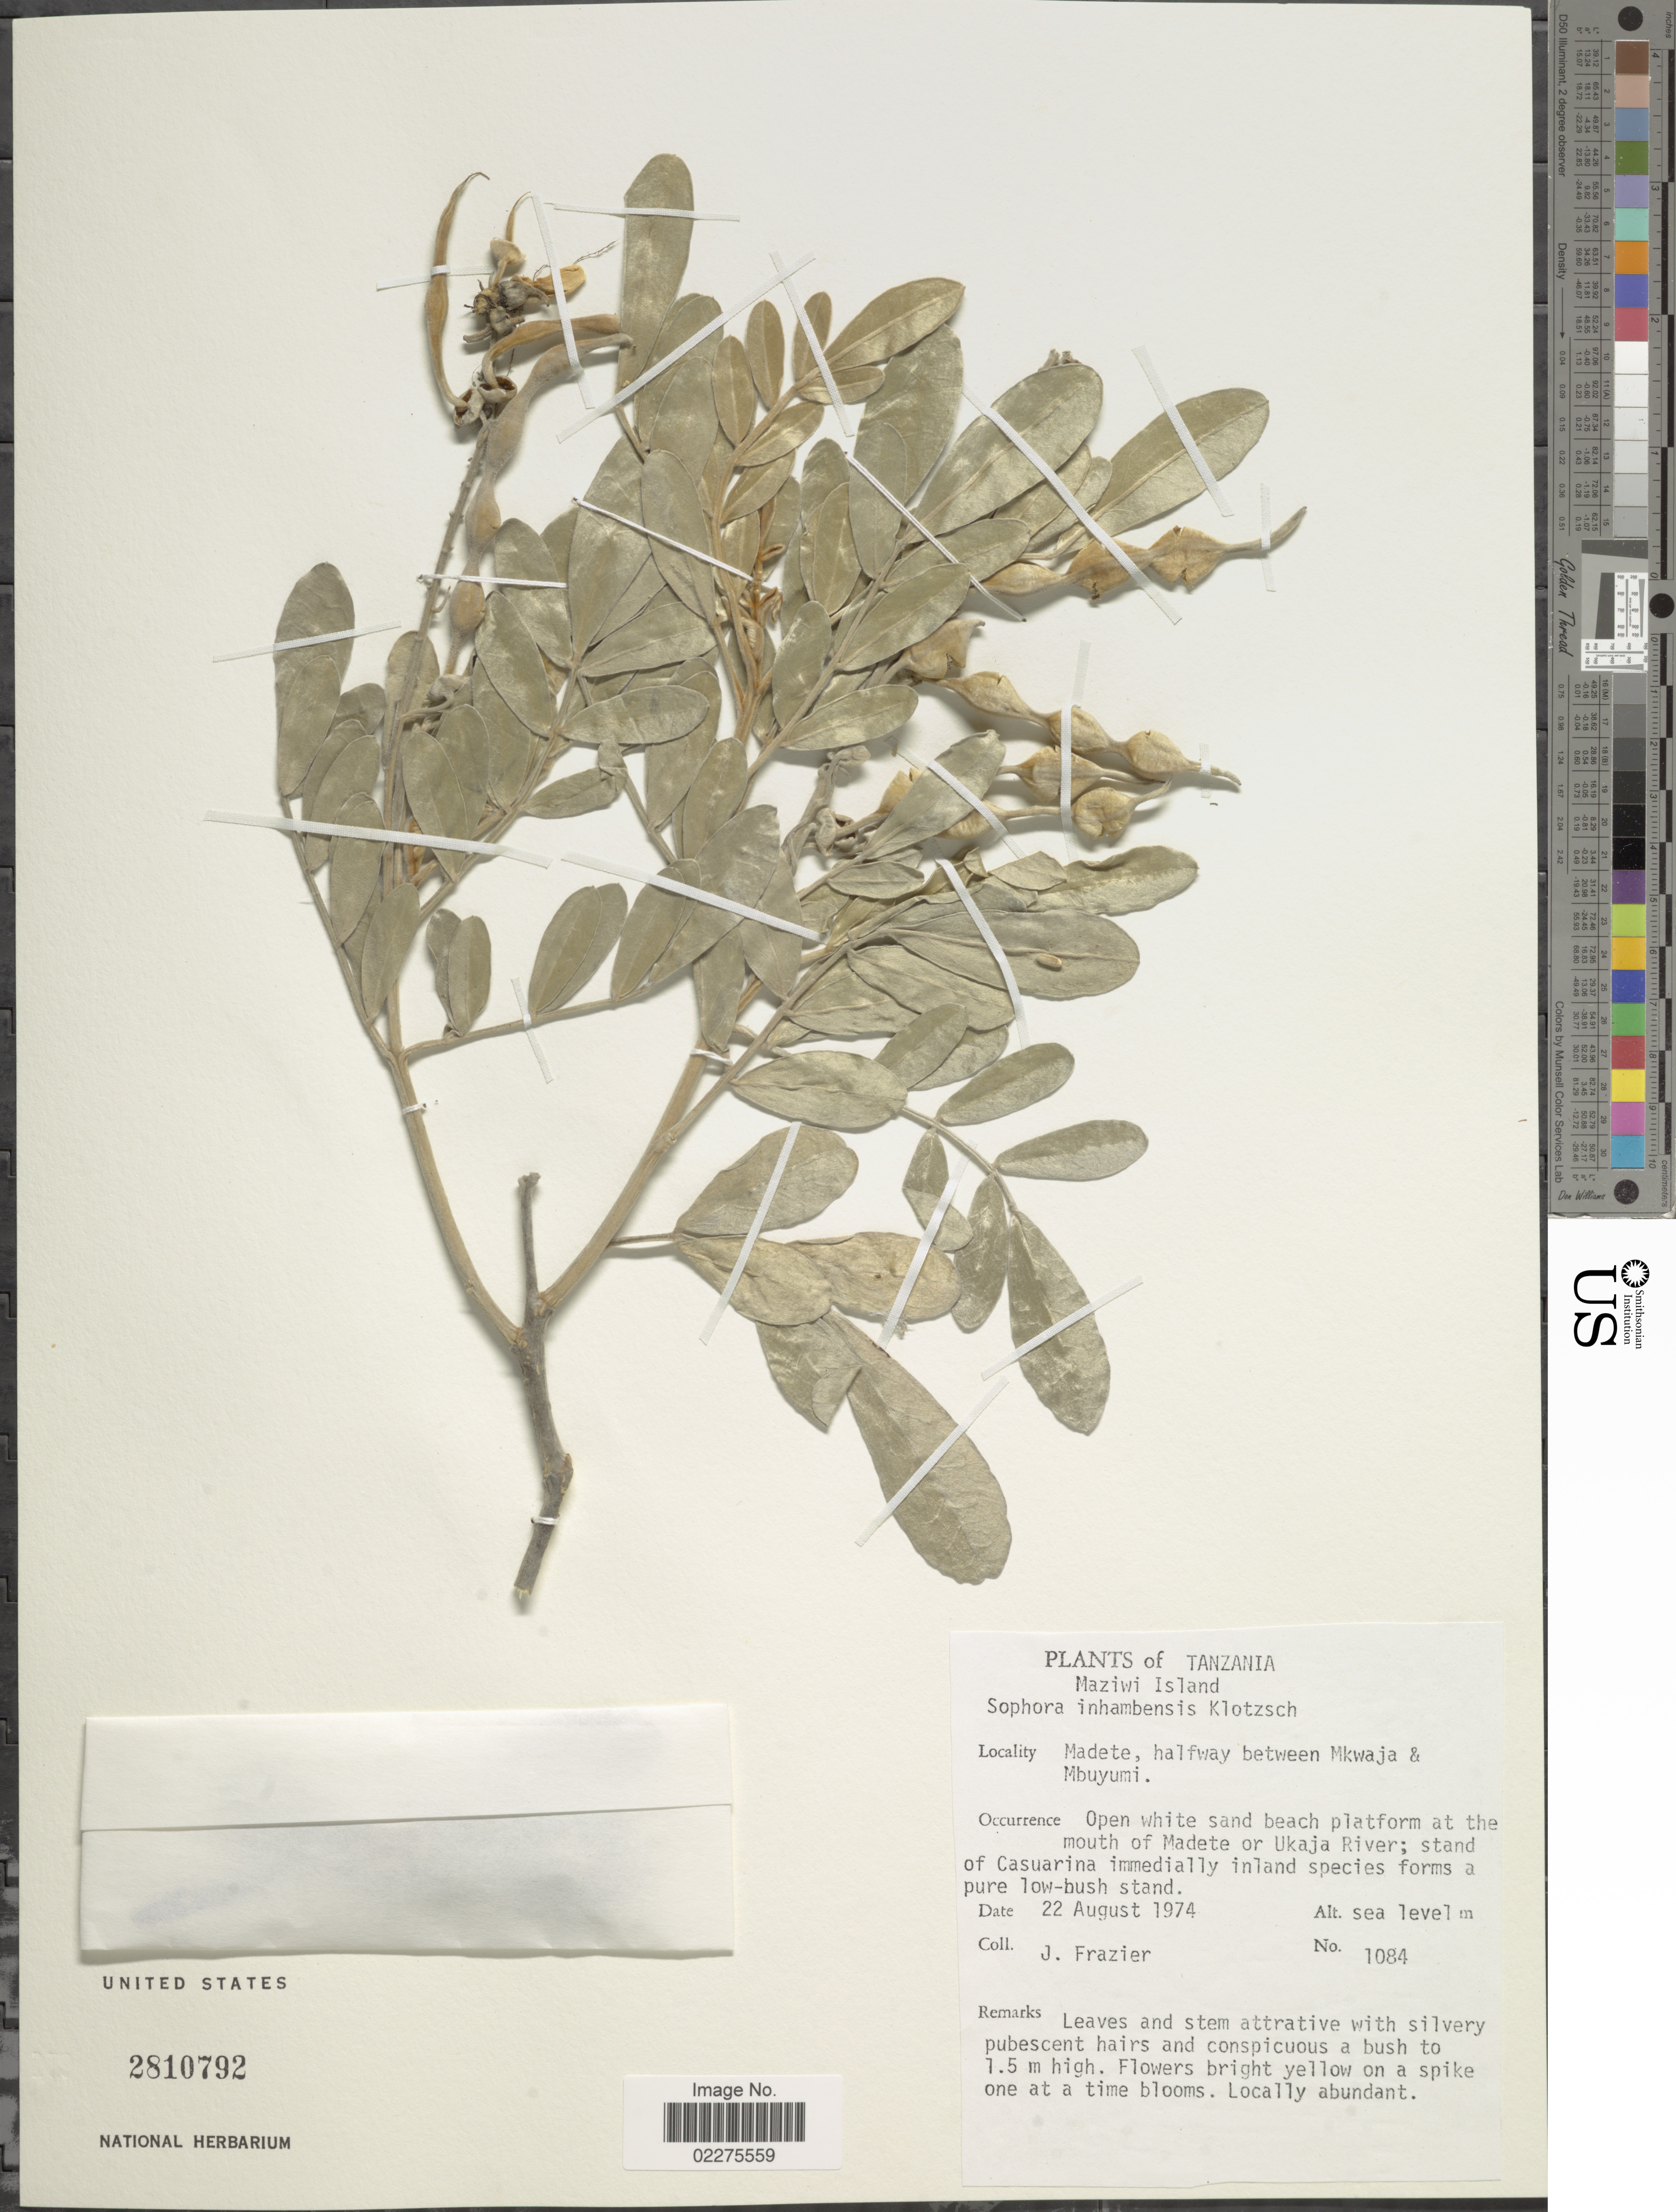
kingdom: Plantae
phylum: Tracheophyta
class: Magnoliopsida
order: Fabales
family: Fabaceae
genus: Sophora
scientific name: Sophora inhambanensis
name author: Klotzsch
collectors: J. Frazier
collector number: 1084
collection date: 1974-08-22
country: Tanzania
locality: Maziwi Island. Madete, halfway between Mkwaja & Mbuyumi. at the mouth of Madete or Ukaja River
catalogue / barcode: US 2810792